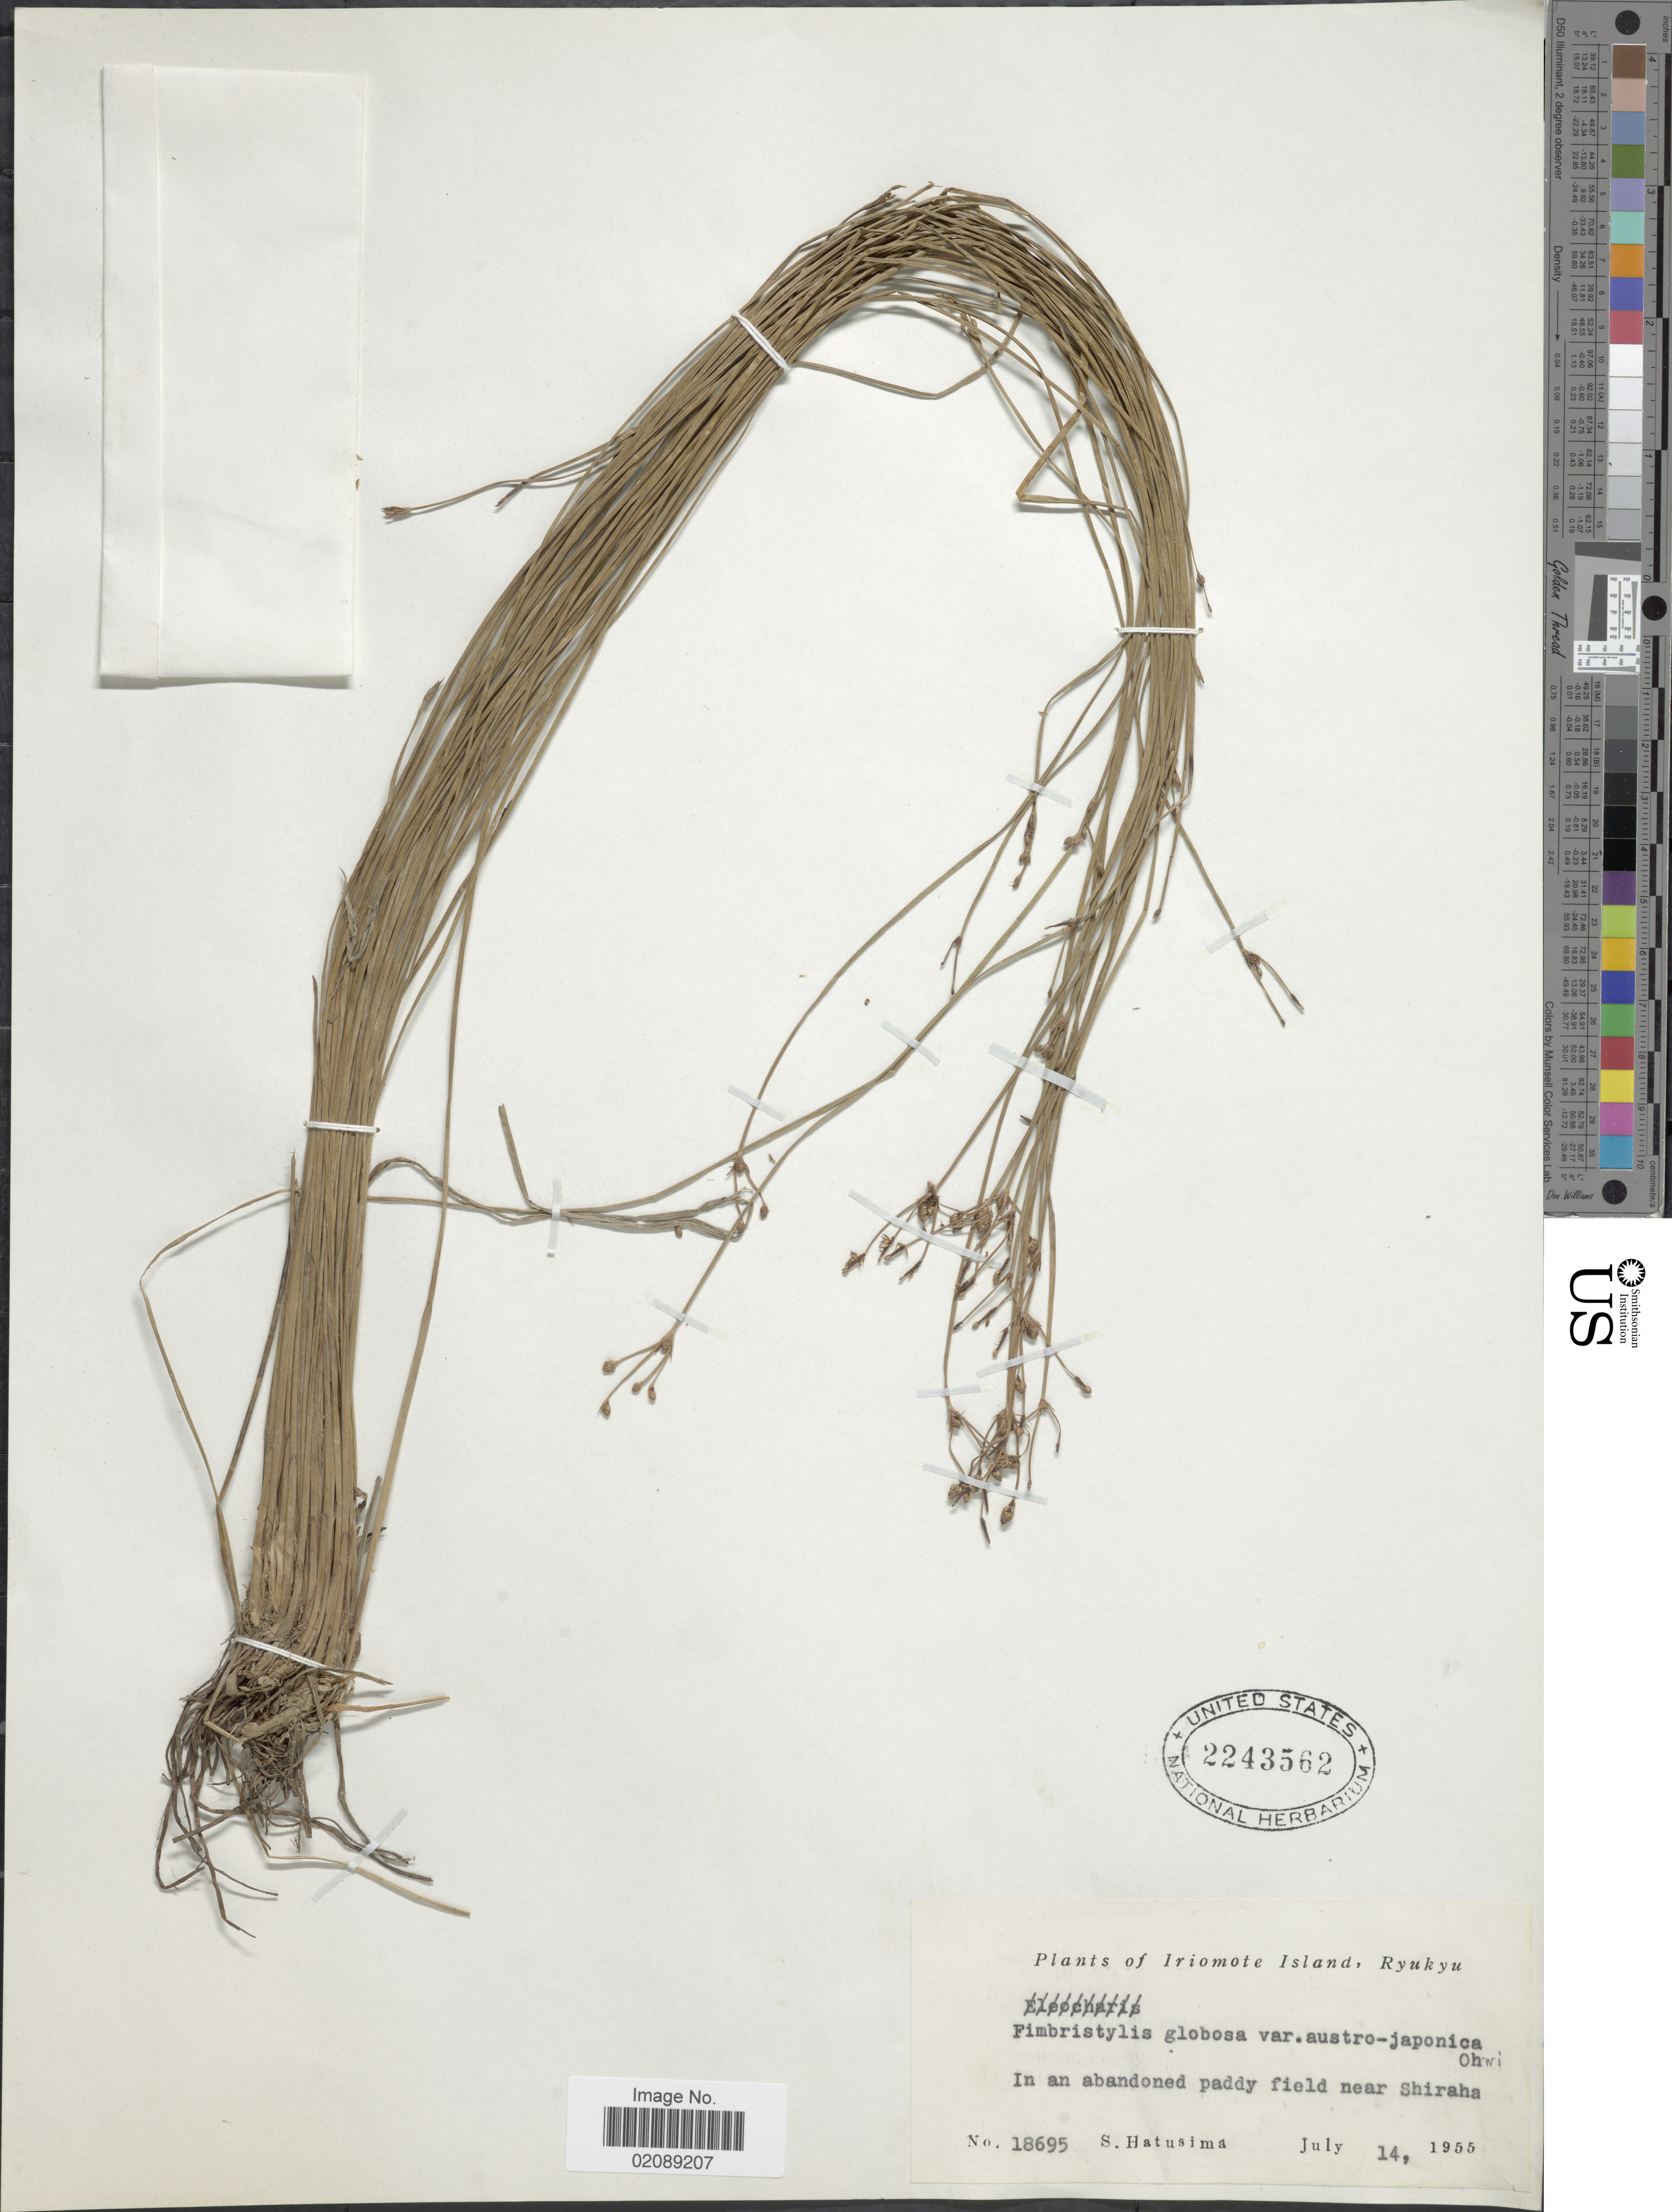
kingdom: Plantae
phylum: Tracheophyta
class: Liliopsida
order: Poales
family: Cyperaceae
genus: Fimbristylis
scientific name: Fimbristylis umbellaris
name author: (Lam.) Vahl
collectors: S. Hatusima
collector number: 18695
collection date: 1955-07-14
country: Japan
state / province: Okinawa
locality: Iriomote Island, Ryukyu, near Shiraha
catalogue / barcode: US 2243562